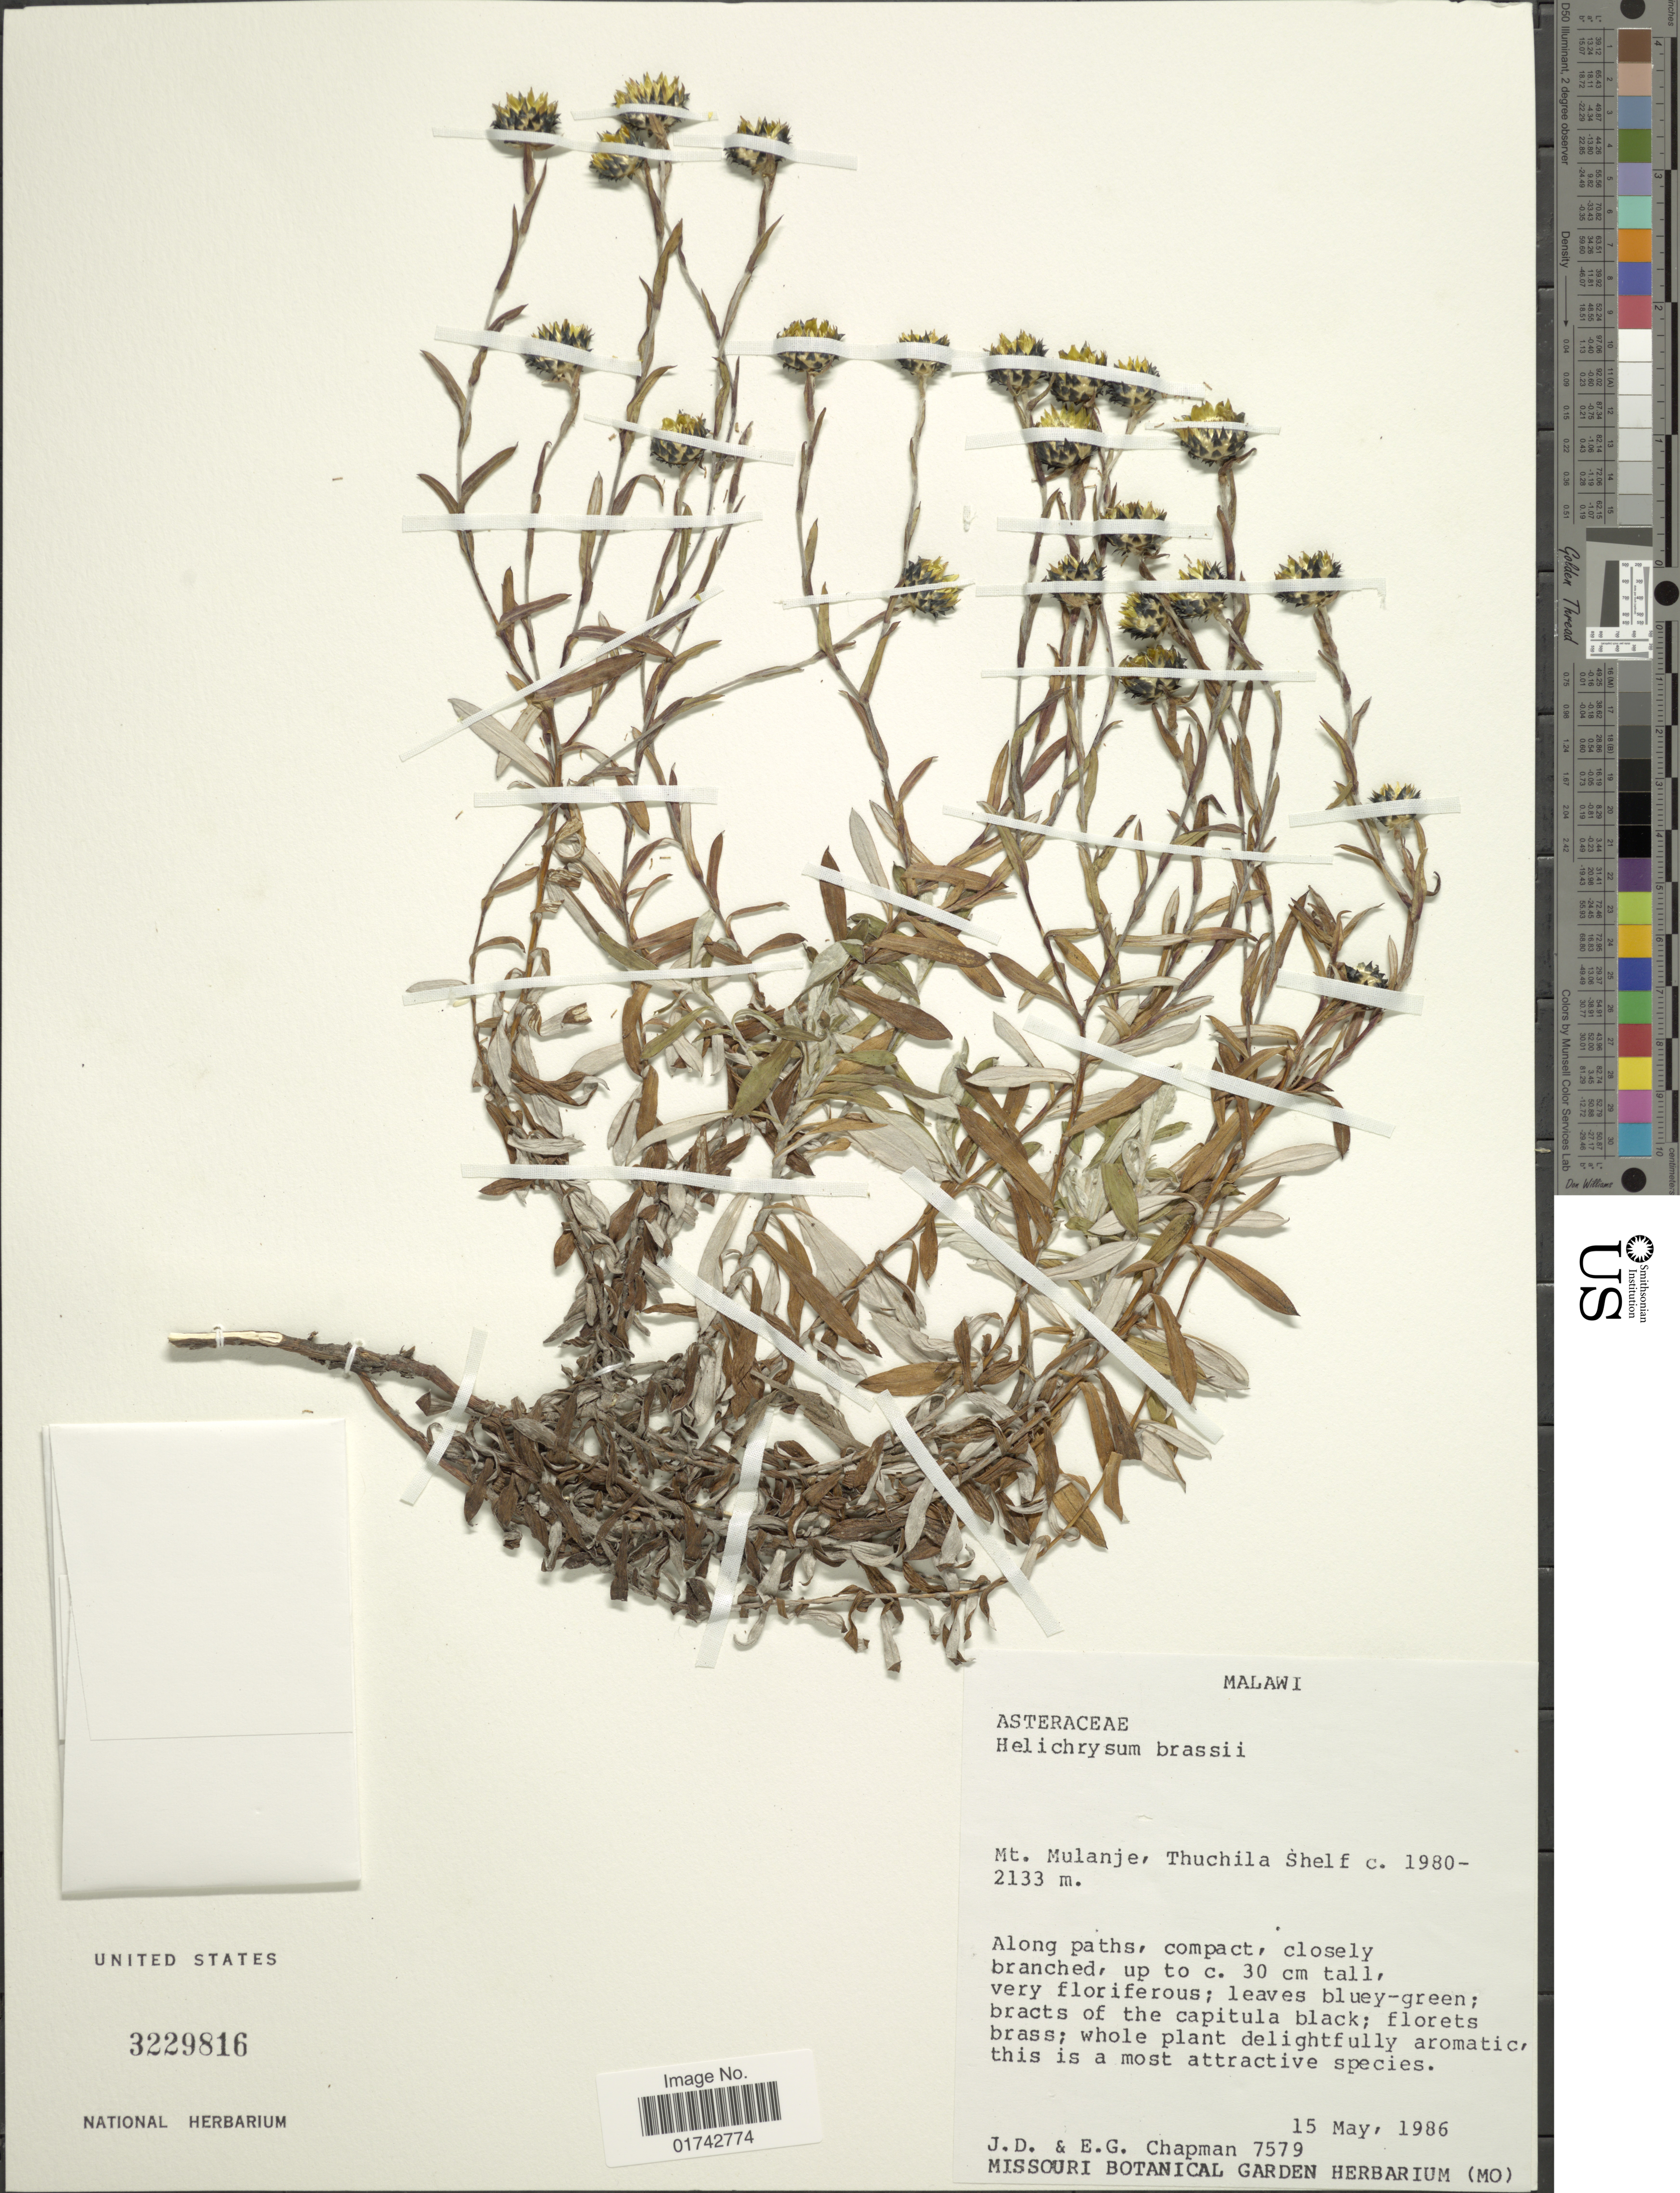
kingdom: Plantae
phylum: Tracheophyta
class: Magnoliopsida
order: Asterales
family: Asteraceae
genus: Helichrysum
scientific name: Helichrysum brassii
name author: Brenan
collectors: J. D. Chapman & E. G. Chapman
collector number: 7579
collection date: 1986-05-15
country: Malawi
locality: Mt. Mulanje, Thuchila Shelf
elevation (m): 1980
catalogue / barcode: US 3229816